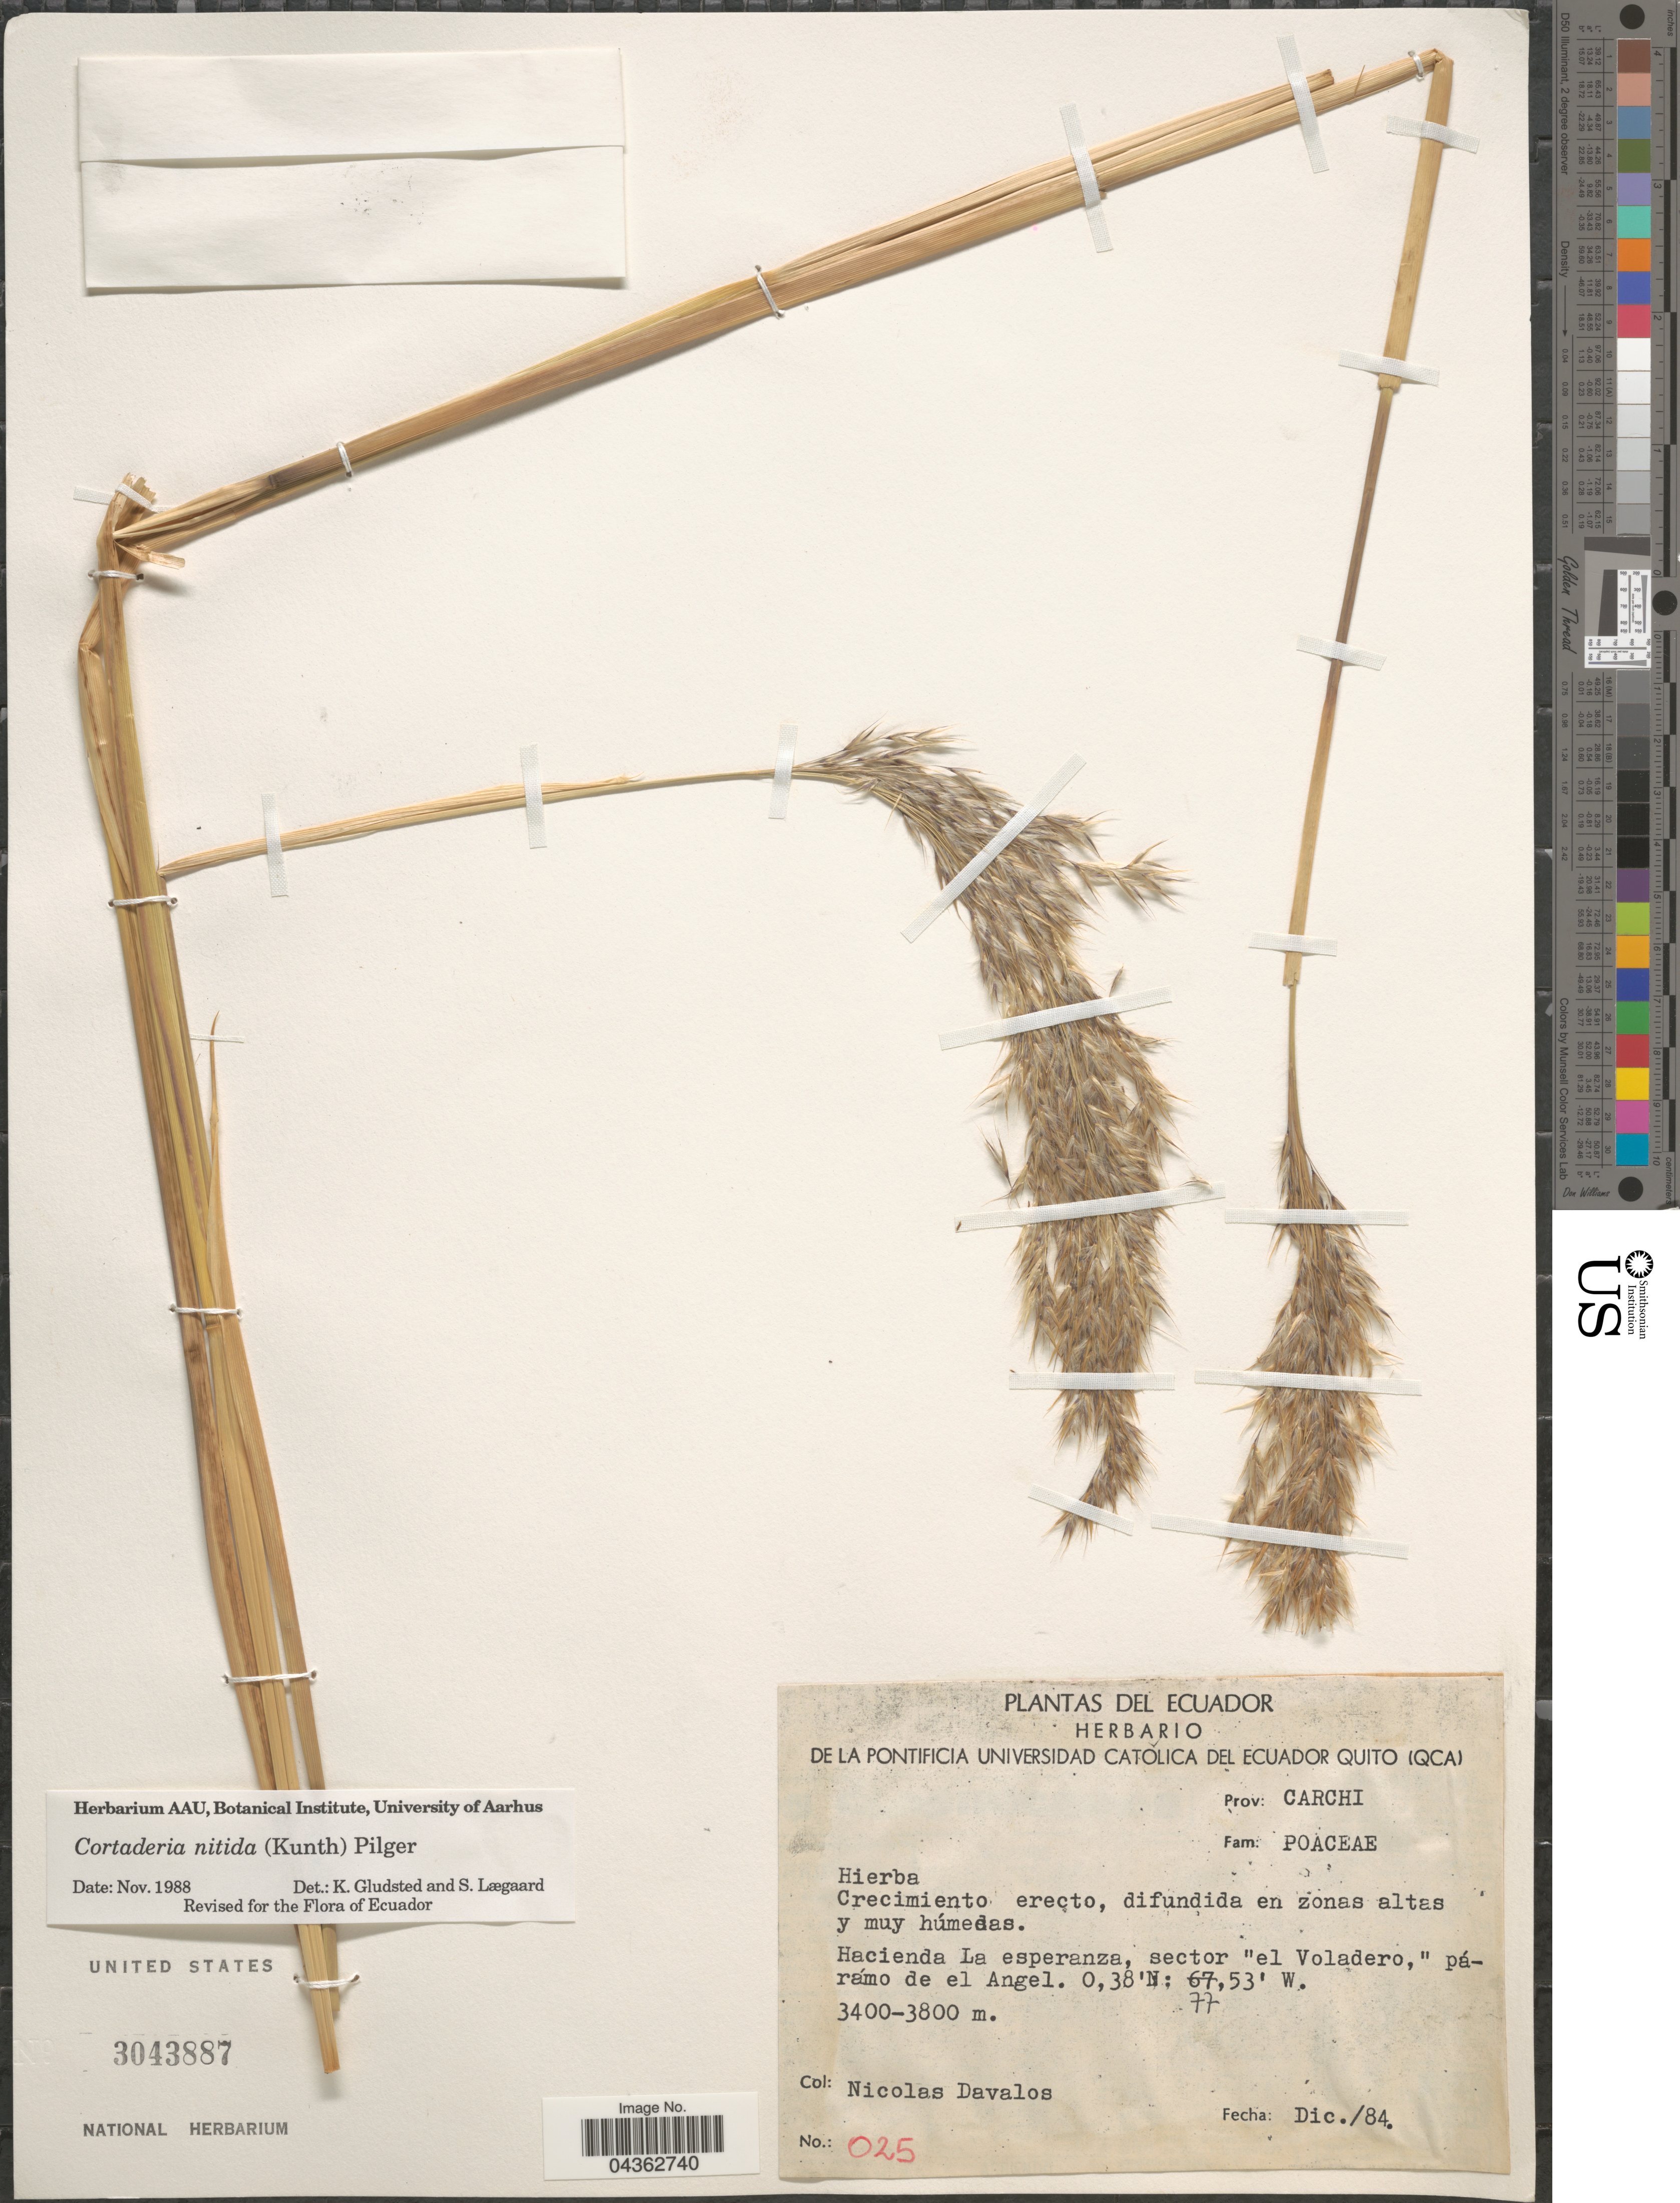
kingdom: Plantae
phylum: Tracheophyta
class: Liliopsida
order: Poales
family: Poaceae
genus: Cortaderia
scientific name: Cortaderia nitida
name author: (Kunth) Pilg.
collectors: D. Nicolas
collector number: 025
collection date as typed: Transcribed d/m/y: /12/84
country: Ecuador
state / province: Carchi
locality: Hacienda La esperanza, sector "el Voladero," páramo de el Angel.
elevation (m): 3400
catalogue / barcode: US 3043887